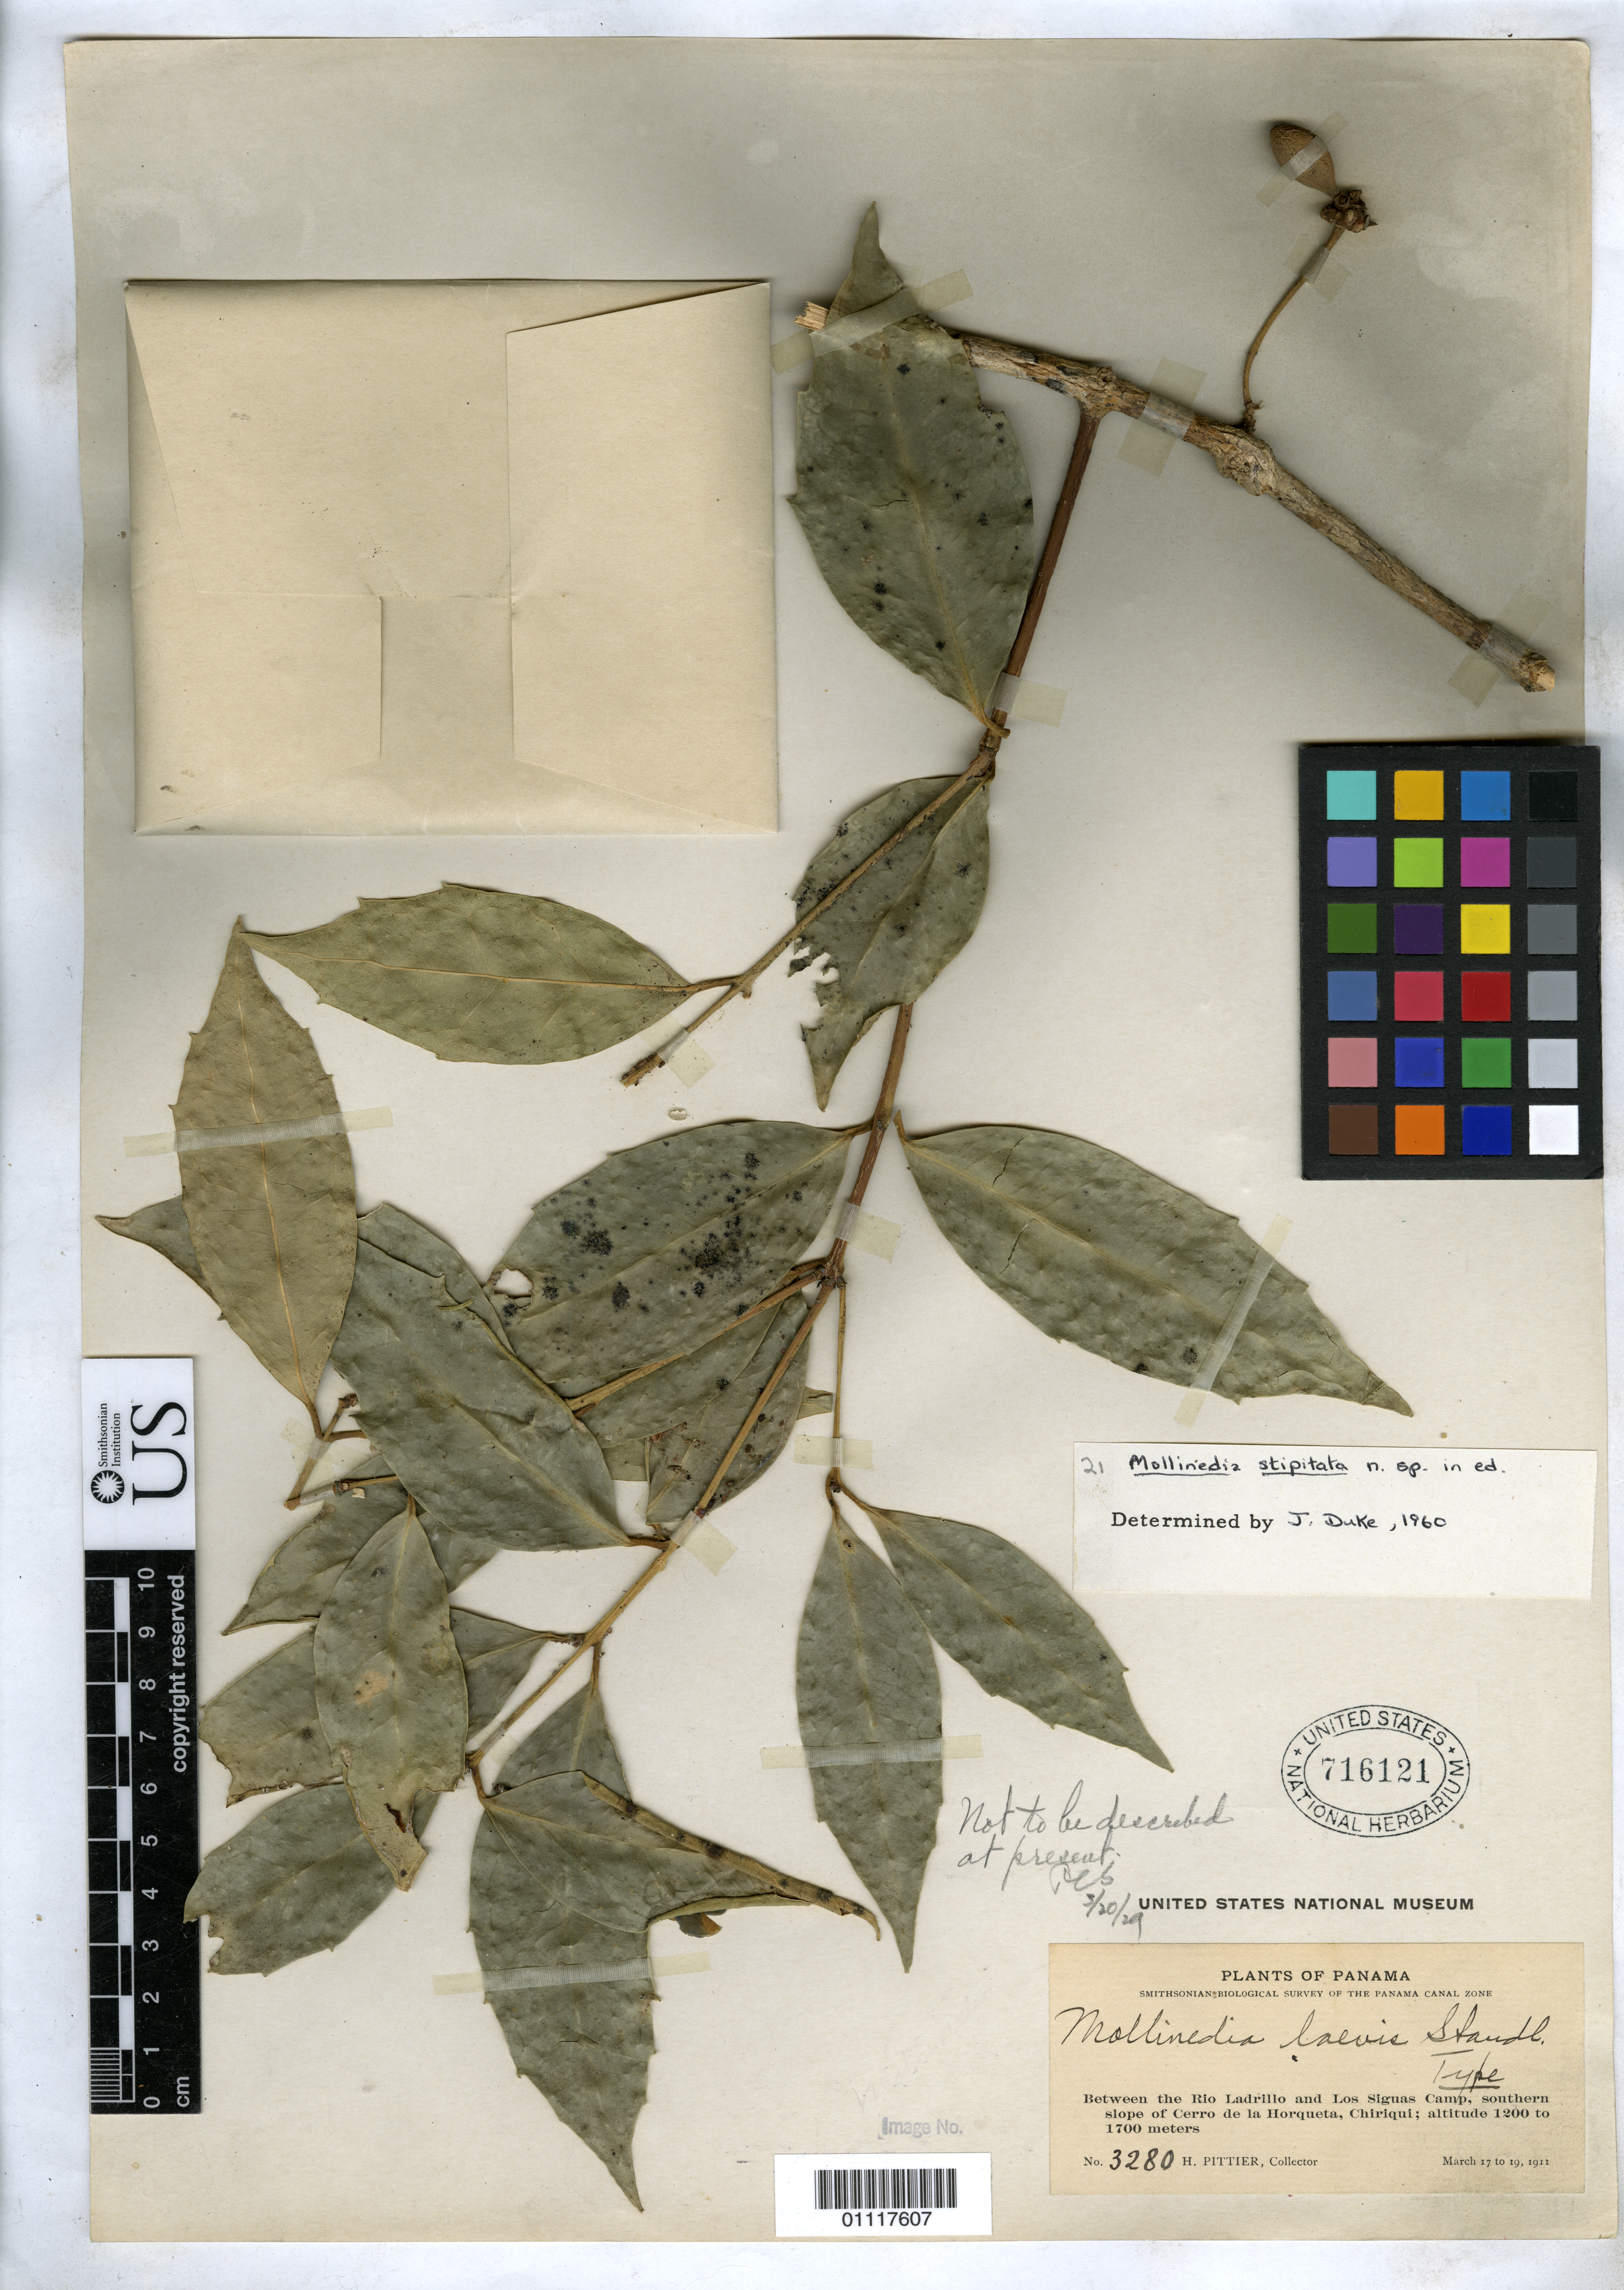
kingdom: Plantae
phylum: Tracheophyta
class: Magnoliopsida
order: Laurales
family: Monimiaceae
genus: Mollinedia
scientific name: Mollinedia stipitata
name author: J.A. Duke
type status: Isotype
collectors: H. F. Pittier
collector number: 3280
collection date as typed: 17 Mar 1911 to 19 Mar 1911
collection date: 1911-03-17/1911-03-19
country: Panama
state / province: Chiriquí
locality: Between the Rio Ladrillo and Los Siguas Camp, southern slope of Cerro de la Horqueta, Chiriqui.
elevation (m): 1200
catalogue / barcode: US 716121